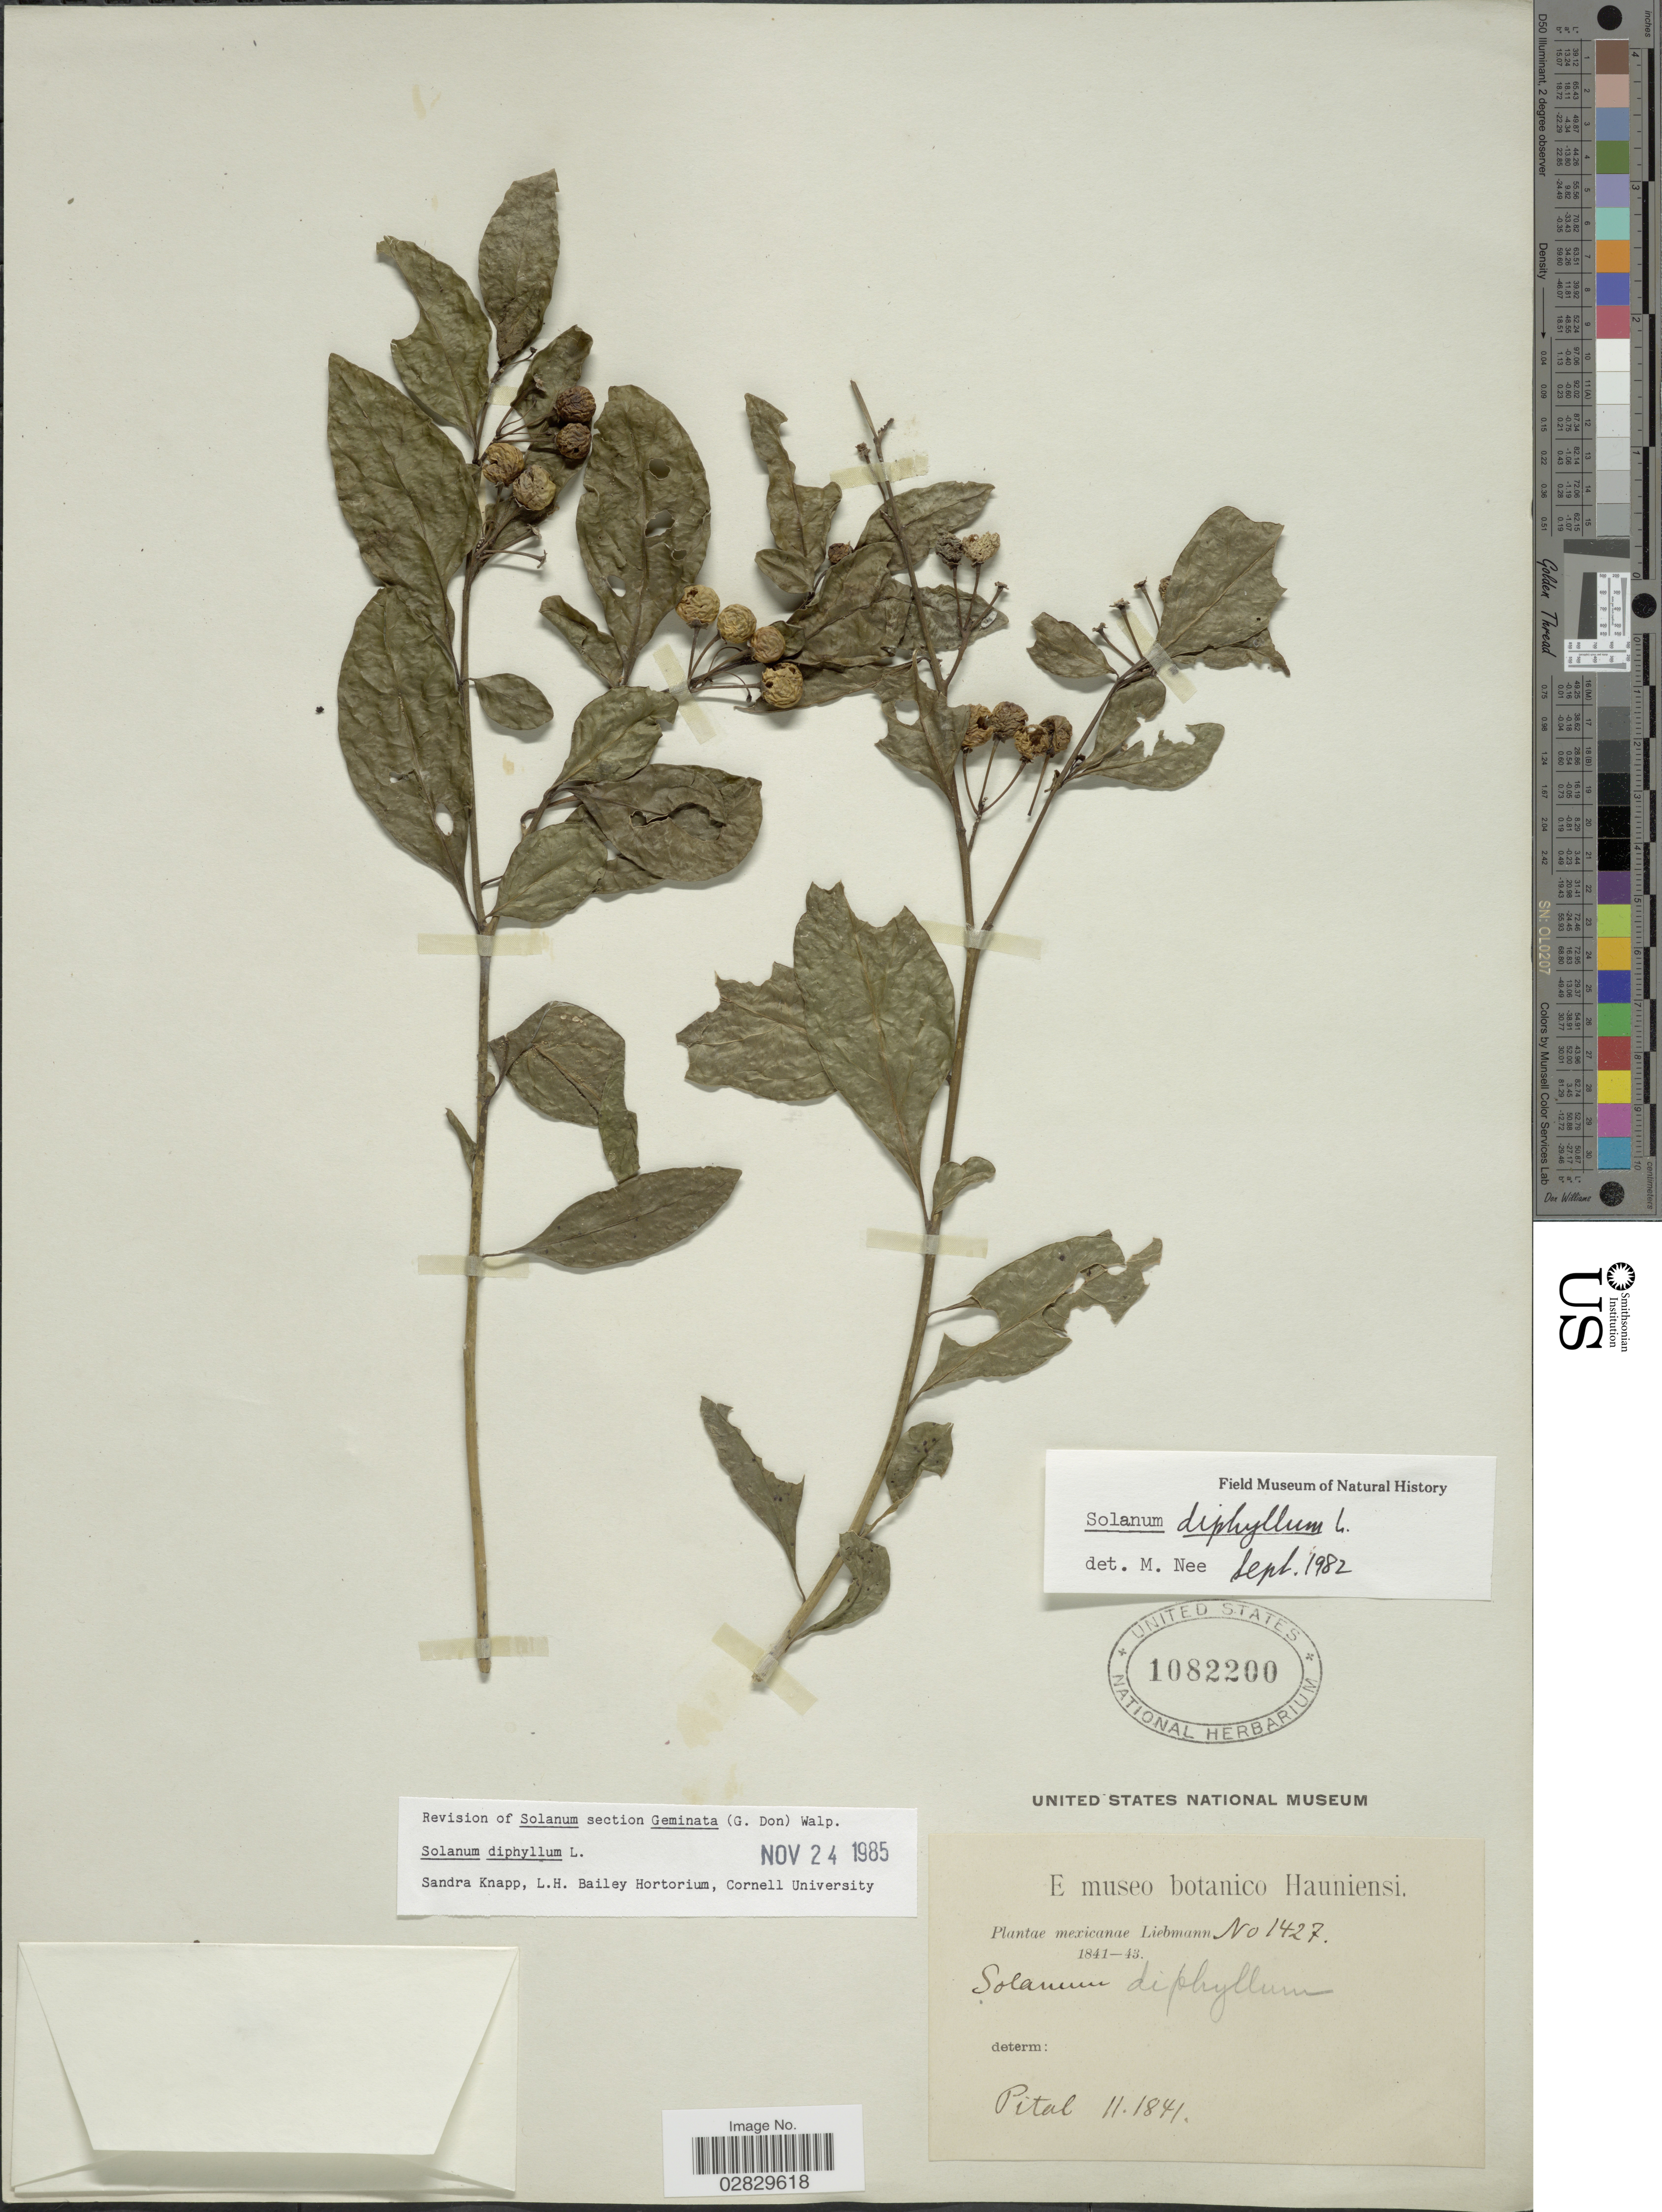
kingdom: Plantae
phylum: Tracheophyta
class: Magnoliopsida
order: Solanales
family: Solanaceae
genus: Solanum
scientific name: Solanum diphyllum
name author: L.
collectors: Liebmann, --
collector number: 1427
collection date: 1941-02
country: Mexico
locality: Pital.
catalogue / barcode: US 1082200